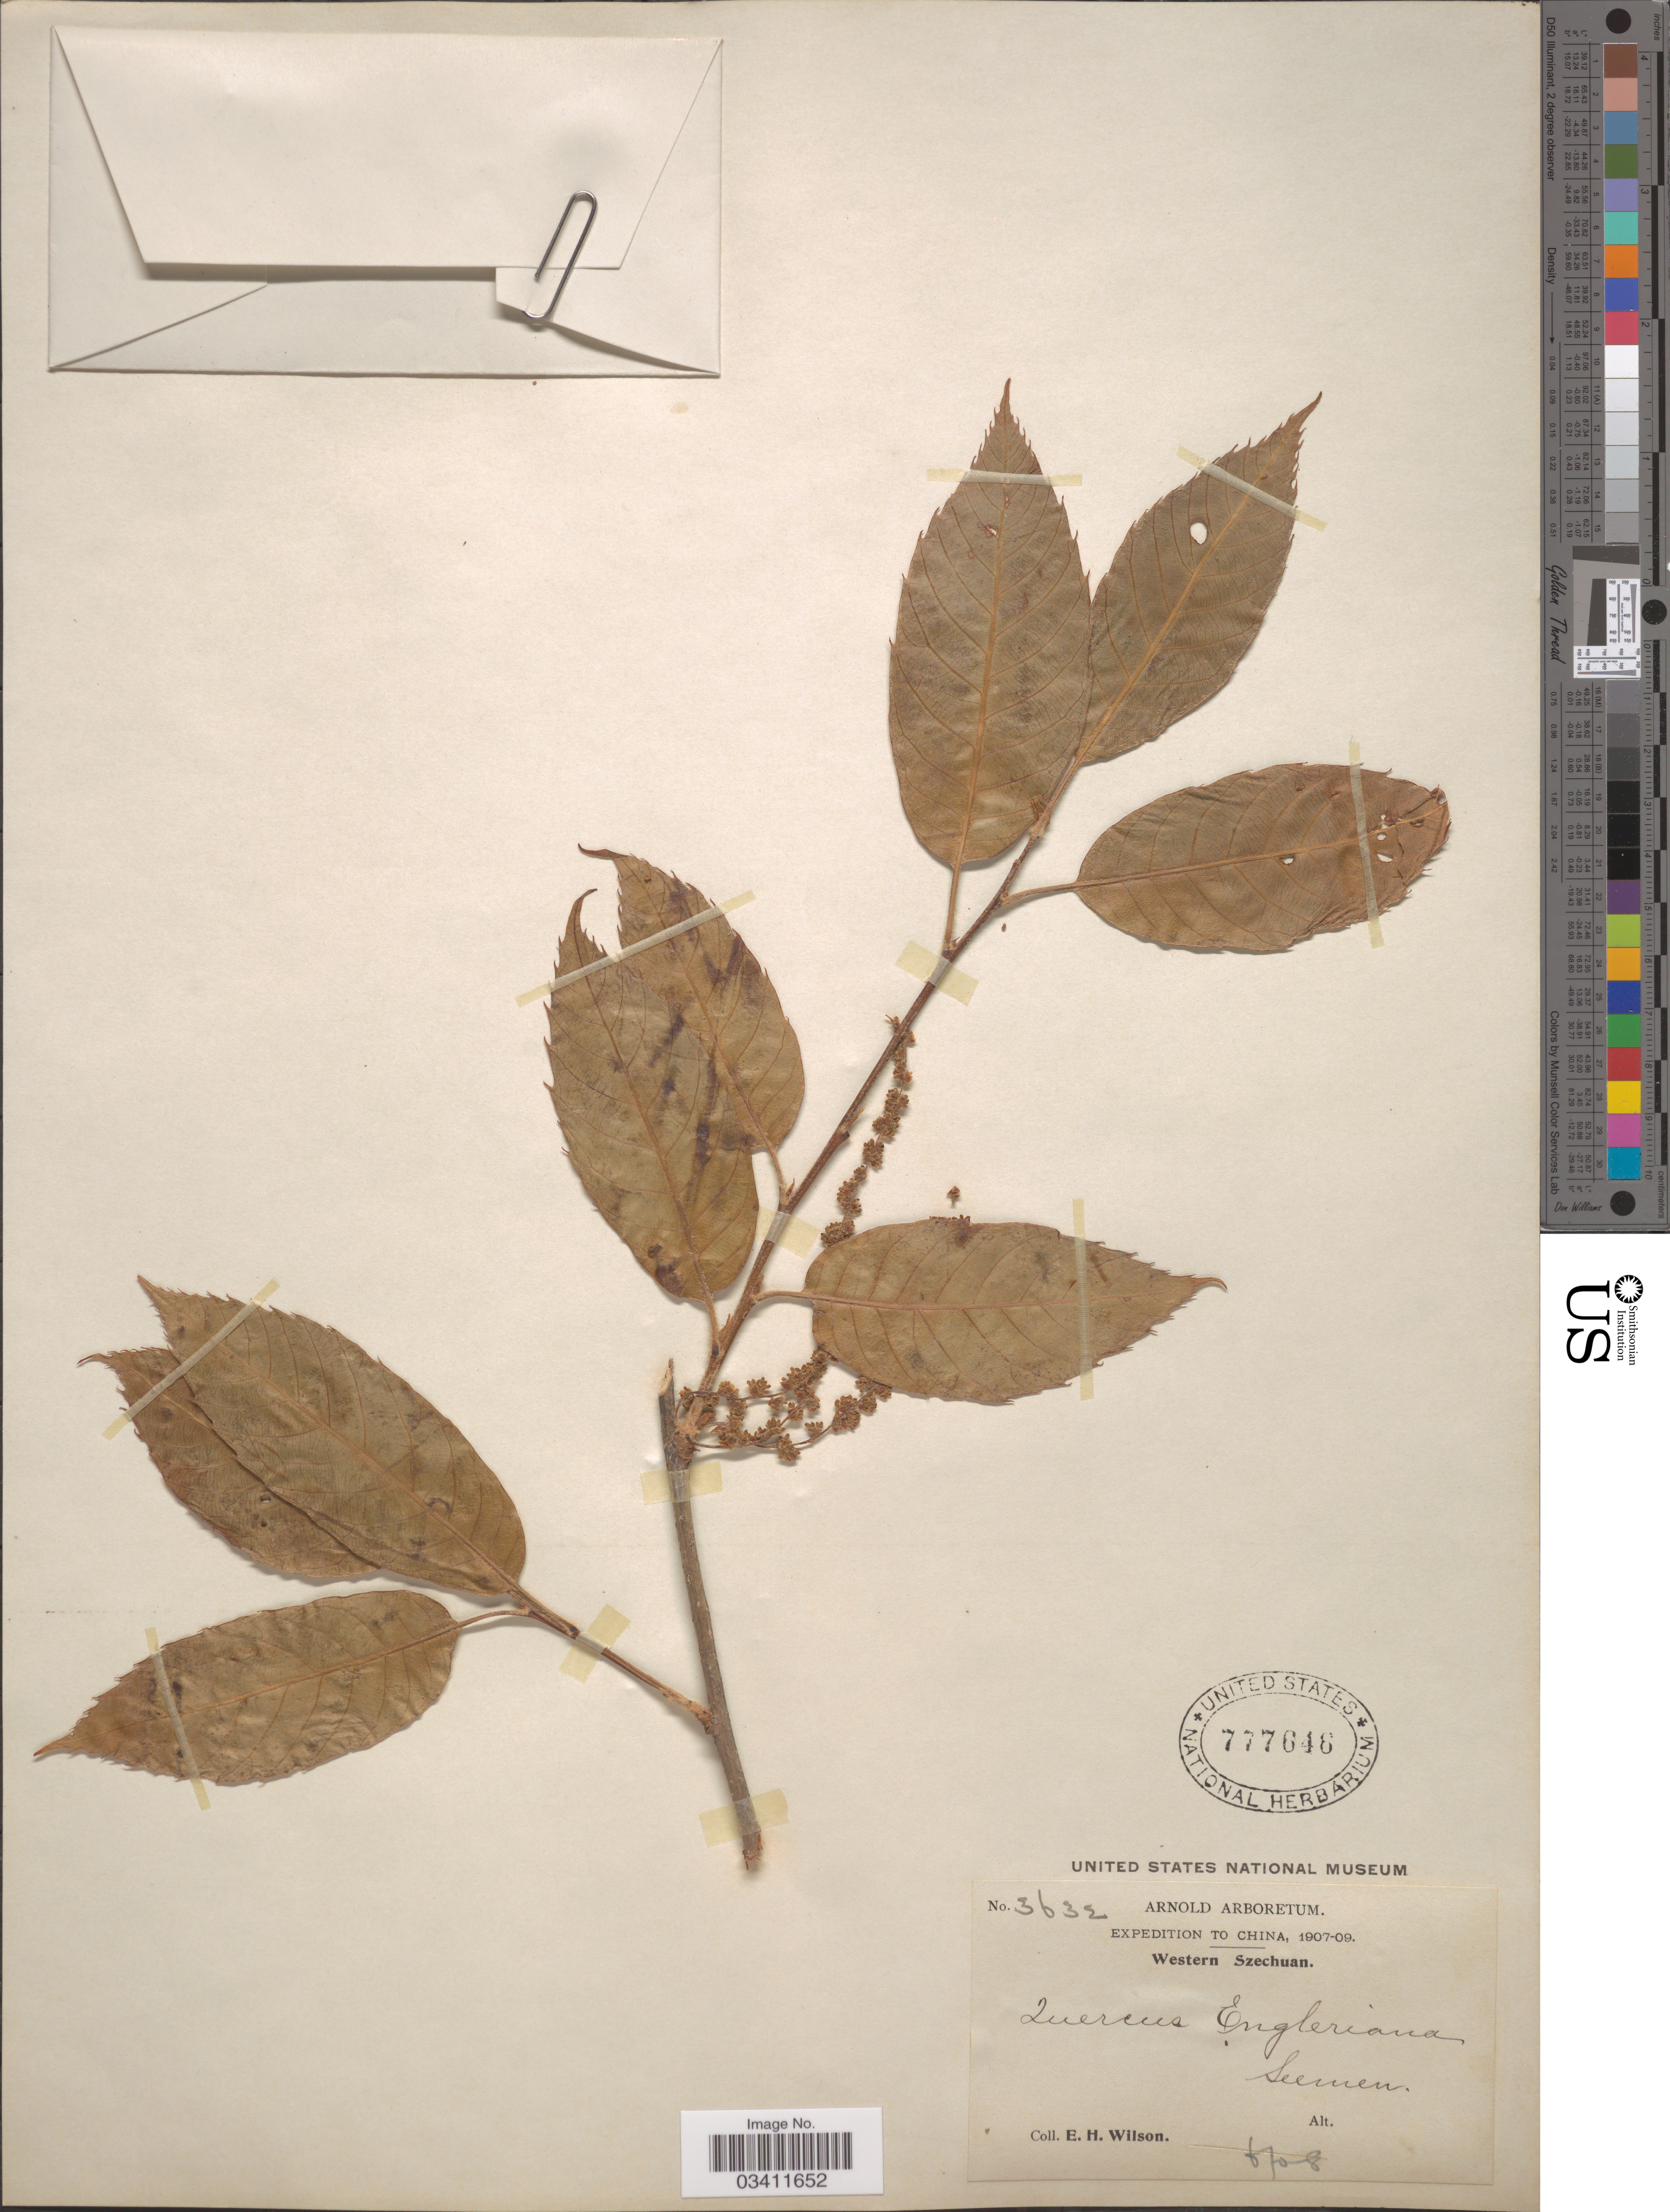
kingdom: Plantae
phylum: Tracheophyta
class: Magnoliopsida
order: Fagales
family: Fagaceae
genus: Quercus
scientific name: Quercus engleriana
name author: Seemen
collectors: E. Wilson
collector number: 3632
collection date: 1908-06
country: China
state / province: Sichuan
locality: Western Szechuan.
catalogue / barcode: US 777646